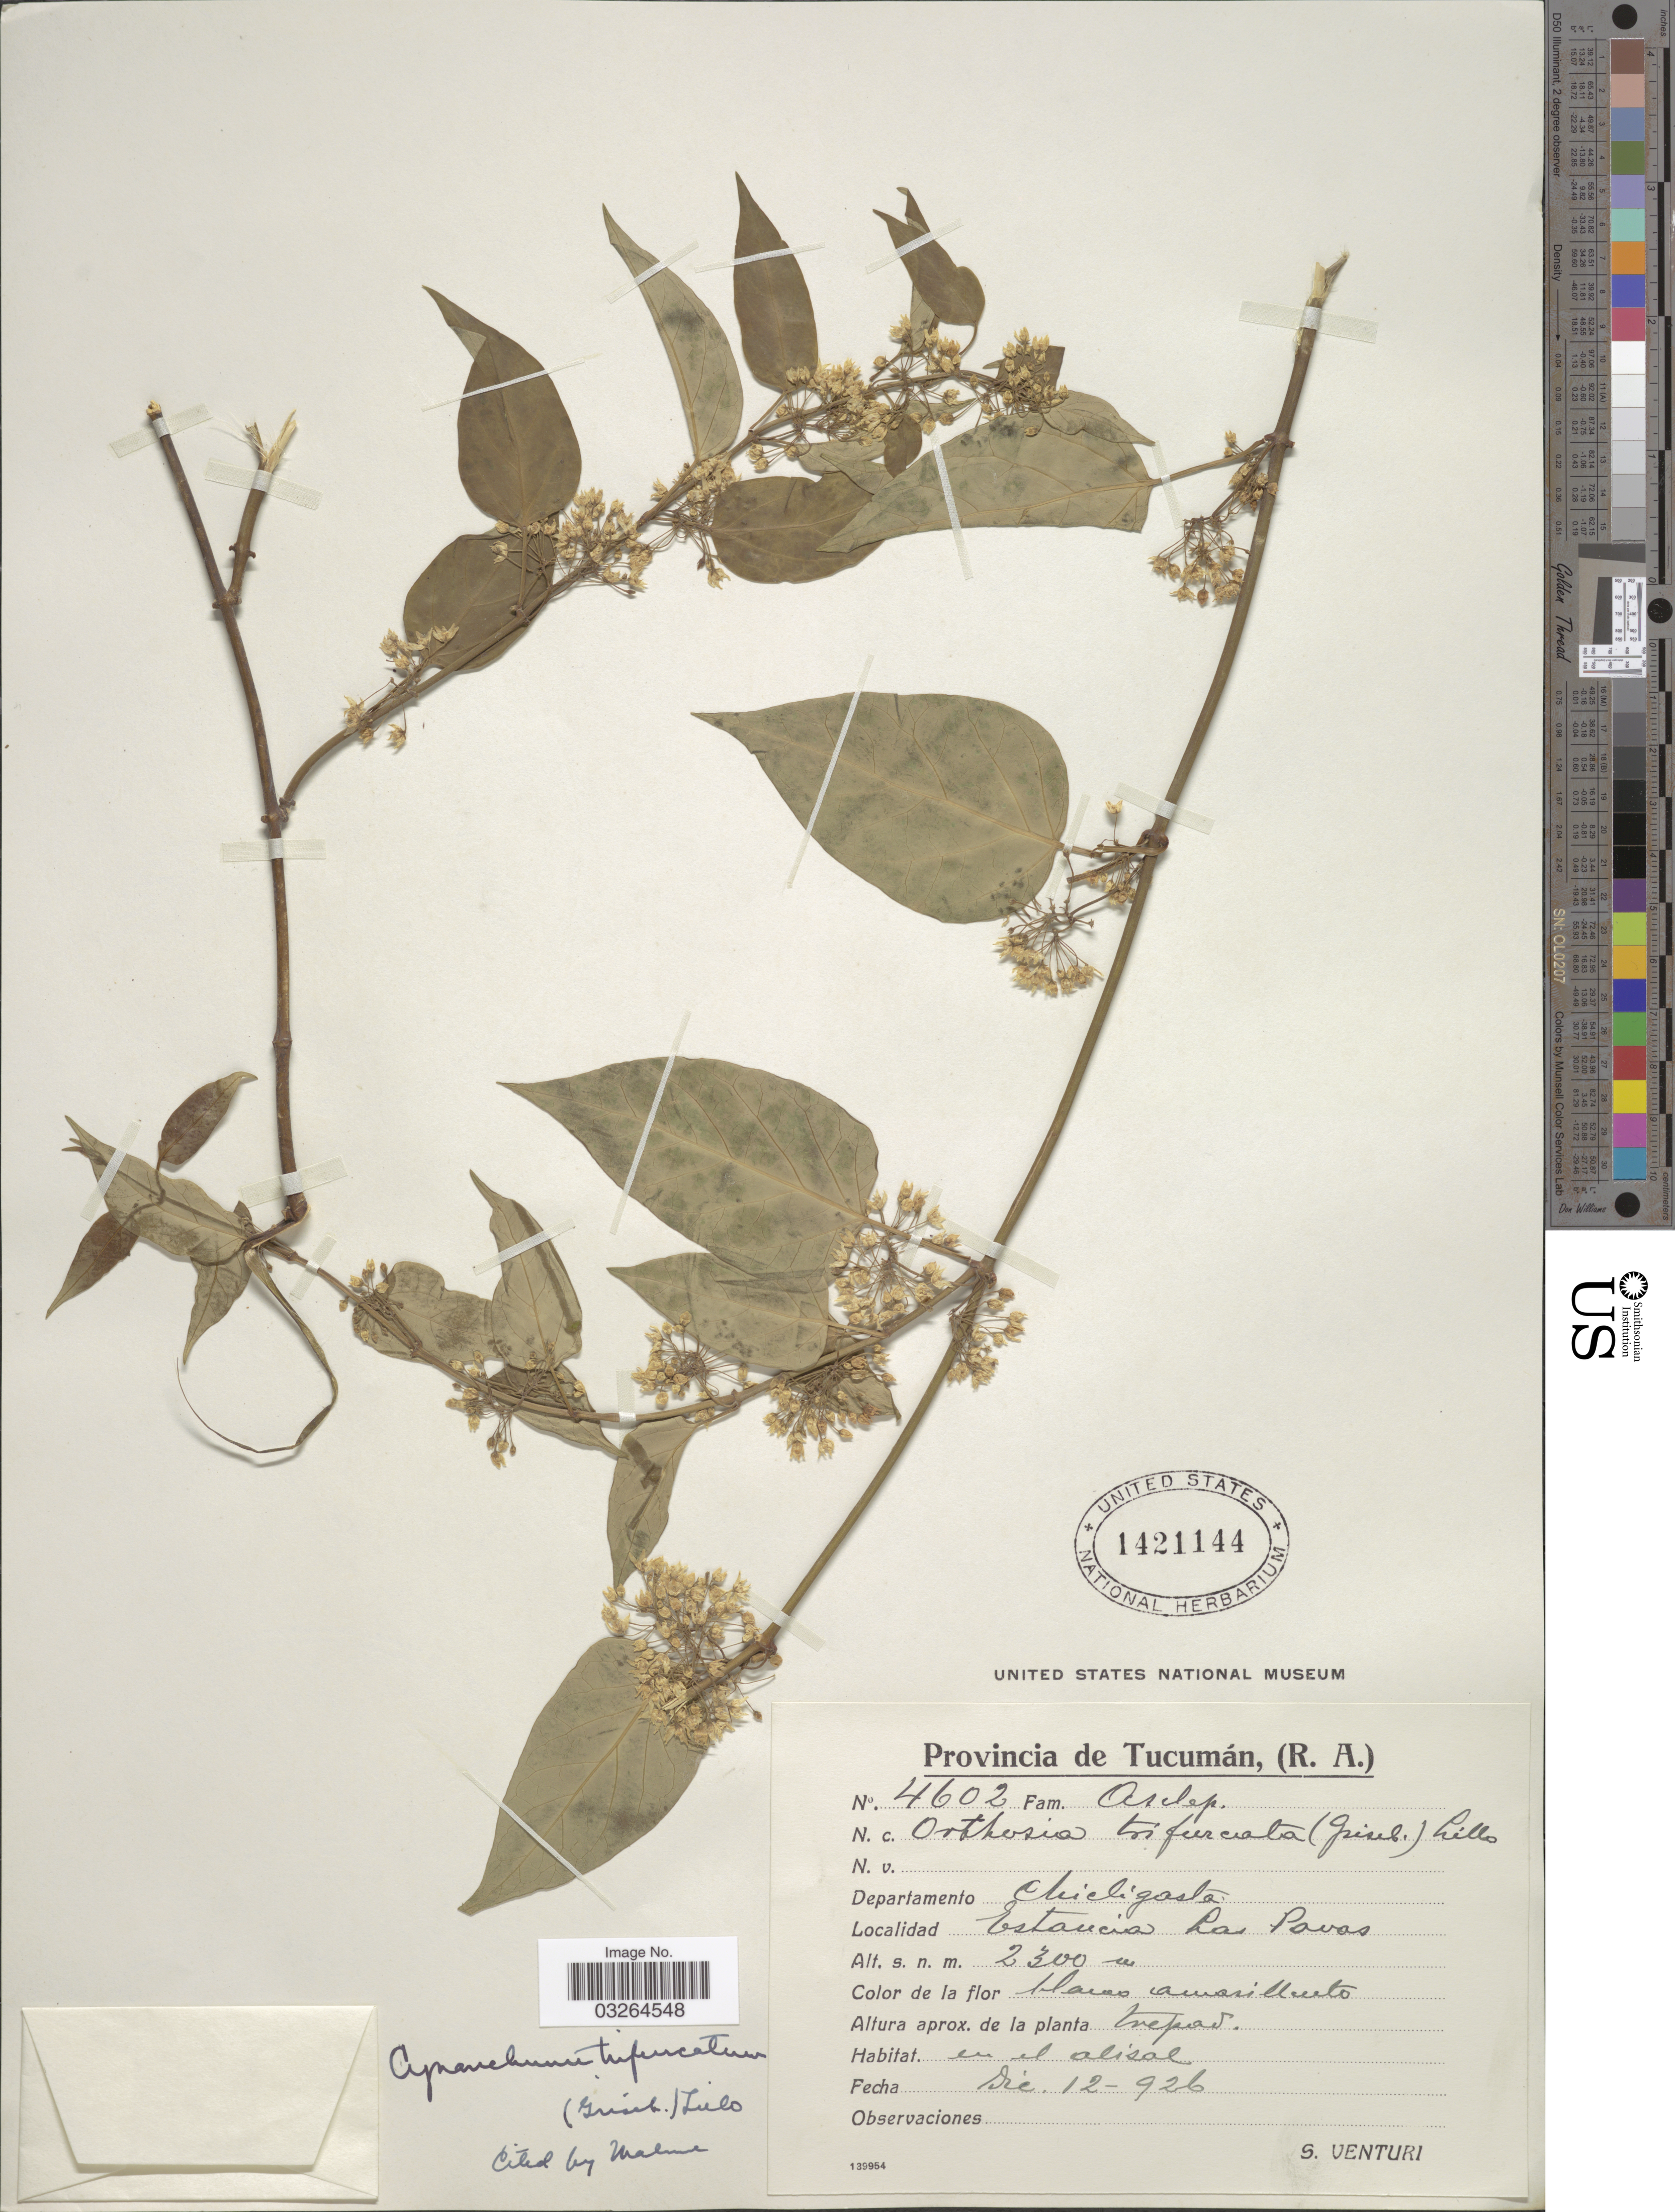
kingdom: Plantae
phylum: Tracheophyta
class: Magnoliopsida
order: Gentianales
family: Apocynaceae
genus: Cynanchum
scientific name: Cynanchum trifurcatum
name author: (Griseb.) Lillo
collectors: S. Venturi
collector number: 4602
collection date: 1926-12-12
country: Argentina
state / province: Tucuman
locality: (R. A.), Departamento Chicligasta. Estancia Las Pavas.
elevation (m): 2300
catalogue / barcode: US 1421144